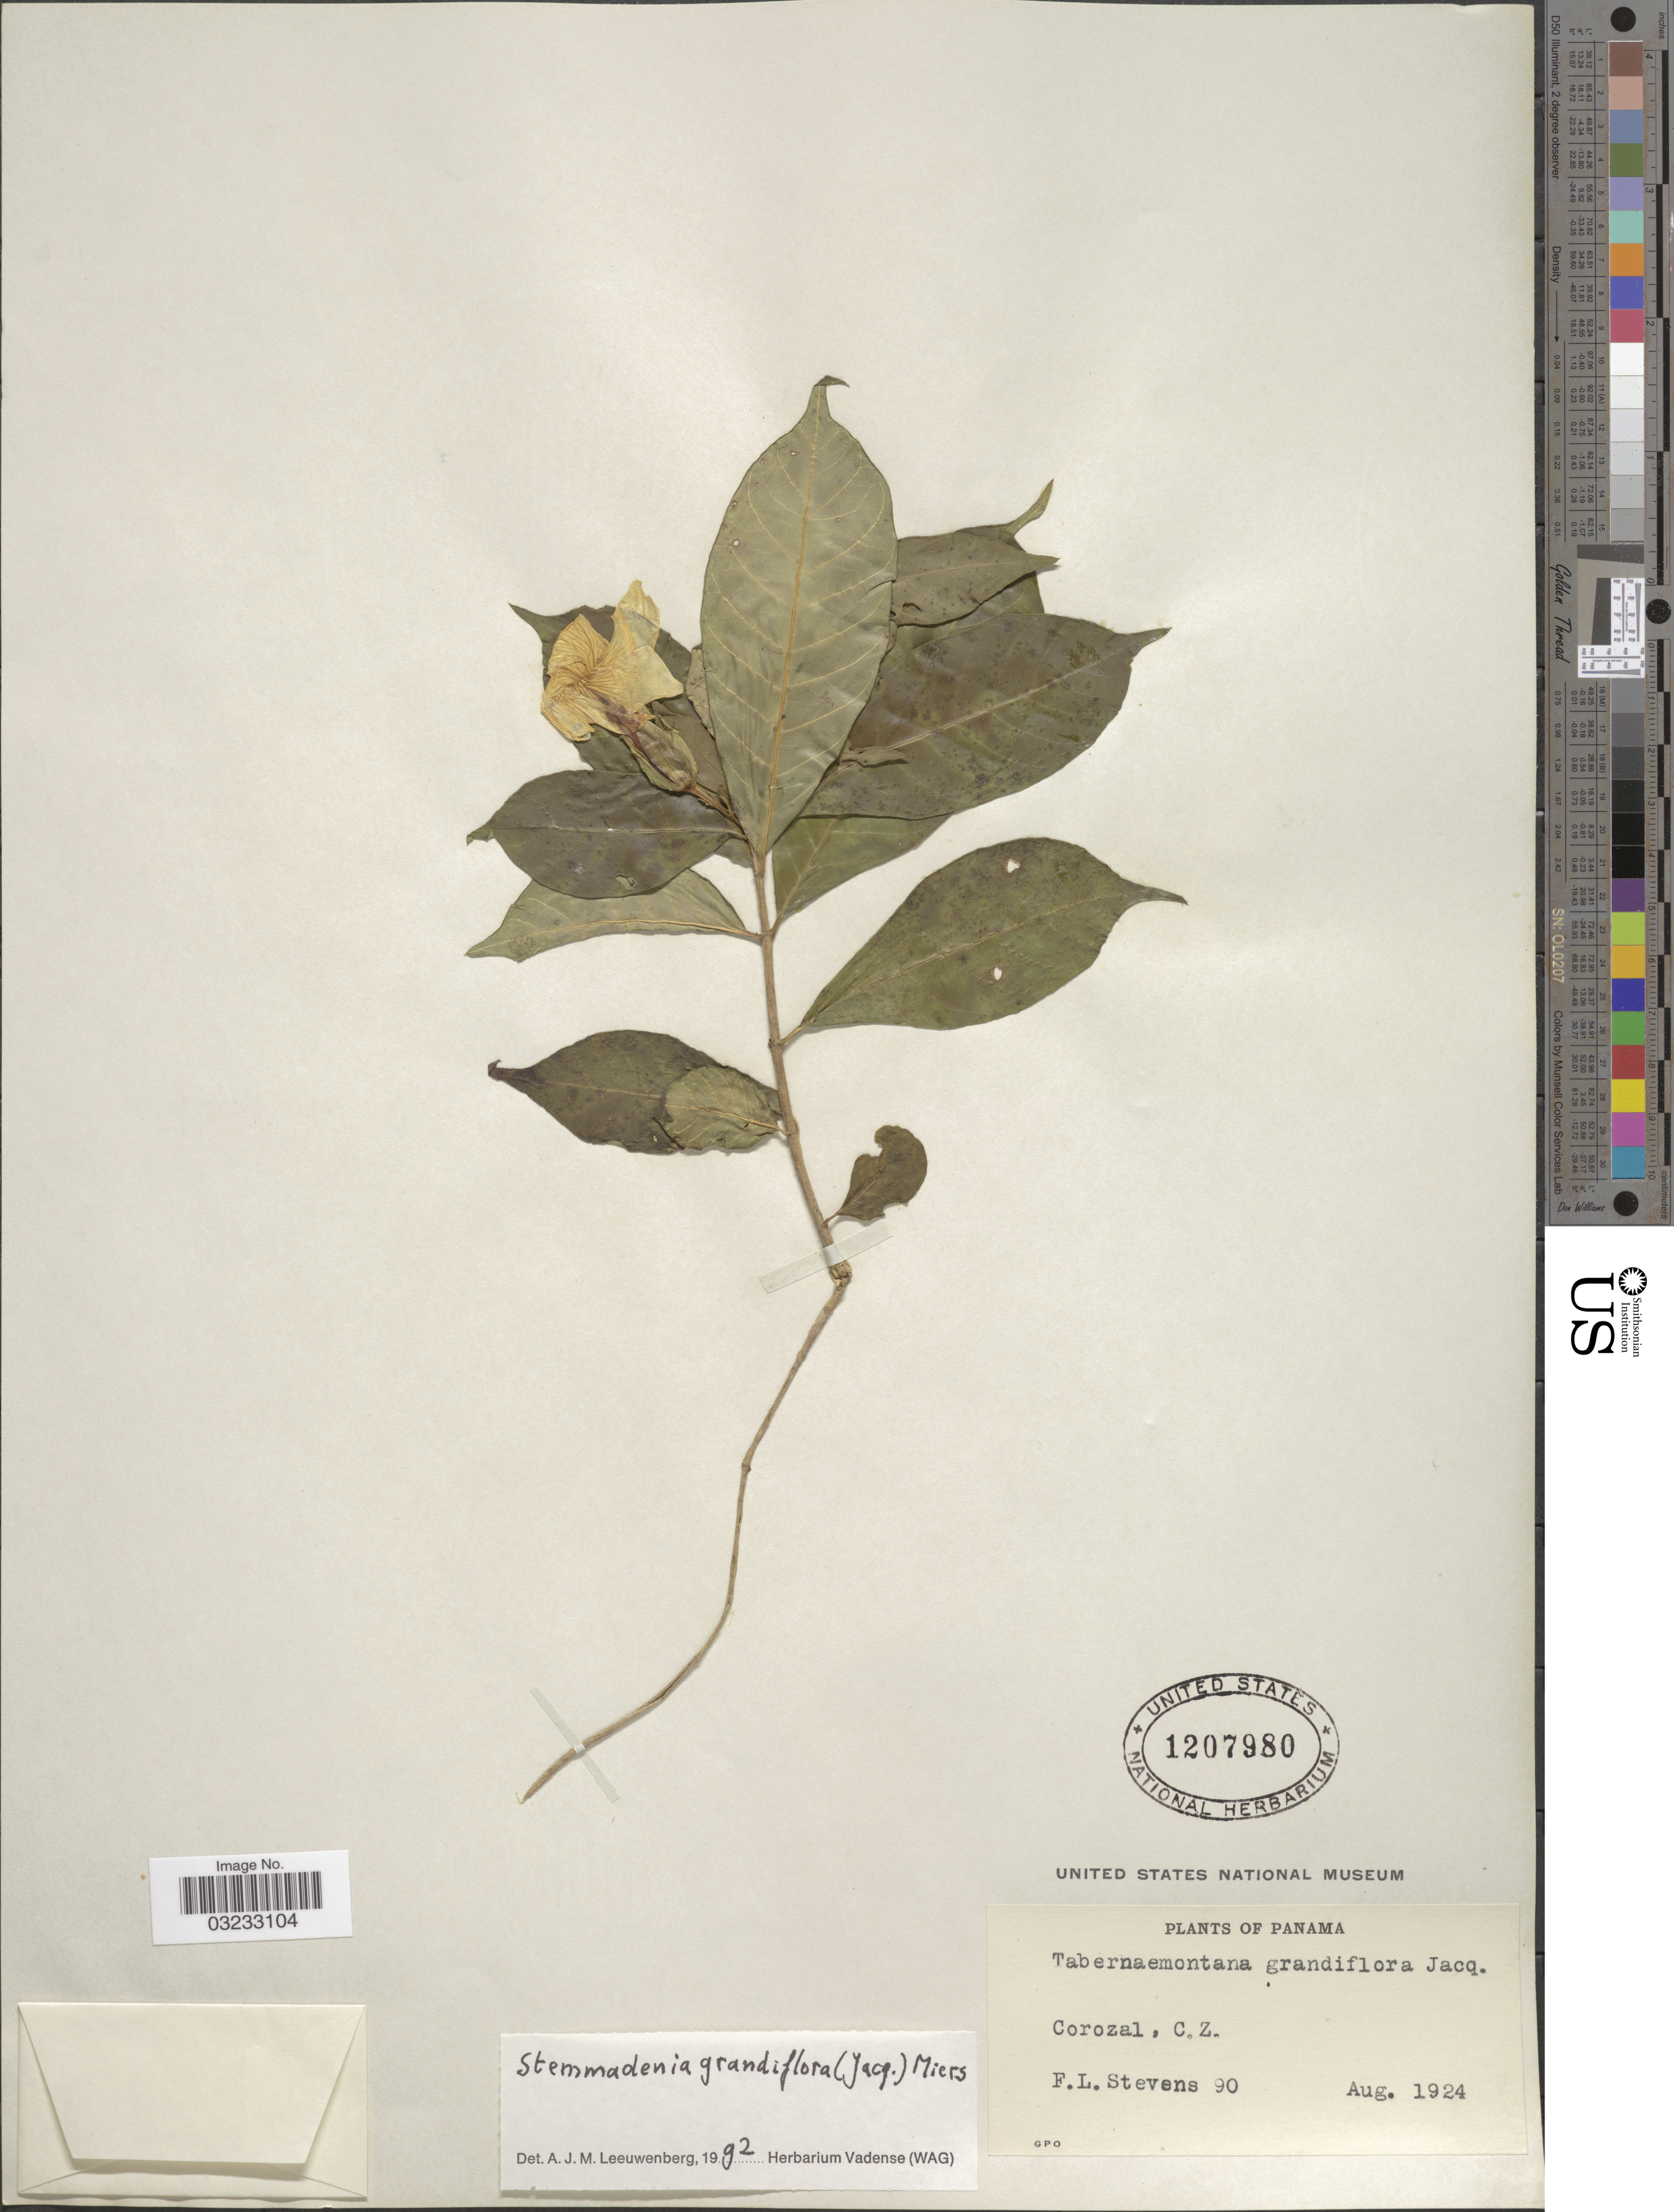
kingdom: Plantae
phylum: Tracheophyta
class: Magnoliopsida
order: Gentianales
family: Apocynaceae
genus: Stemmadenia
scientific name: Stemmadenia grandiflora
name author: (Jacq.) Miers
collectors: F. L. Stevens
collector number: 90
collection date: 1924-08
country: Panama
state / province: Colón / Panamá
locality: Corozal, C.Z.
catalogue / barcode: US 1207980